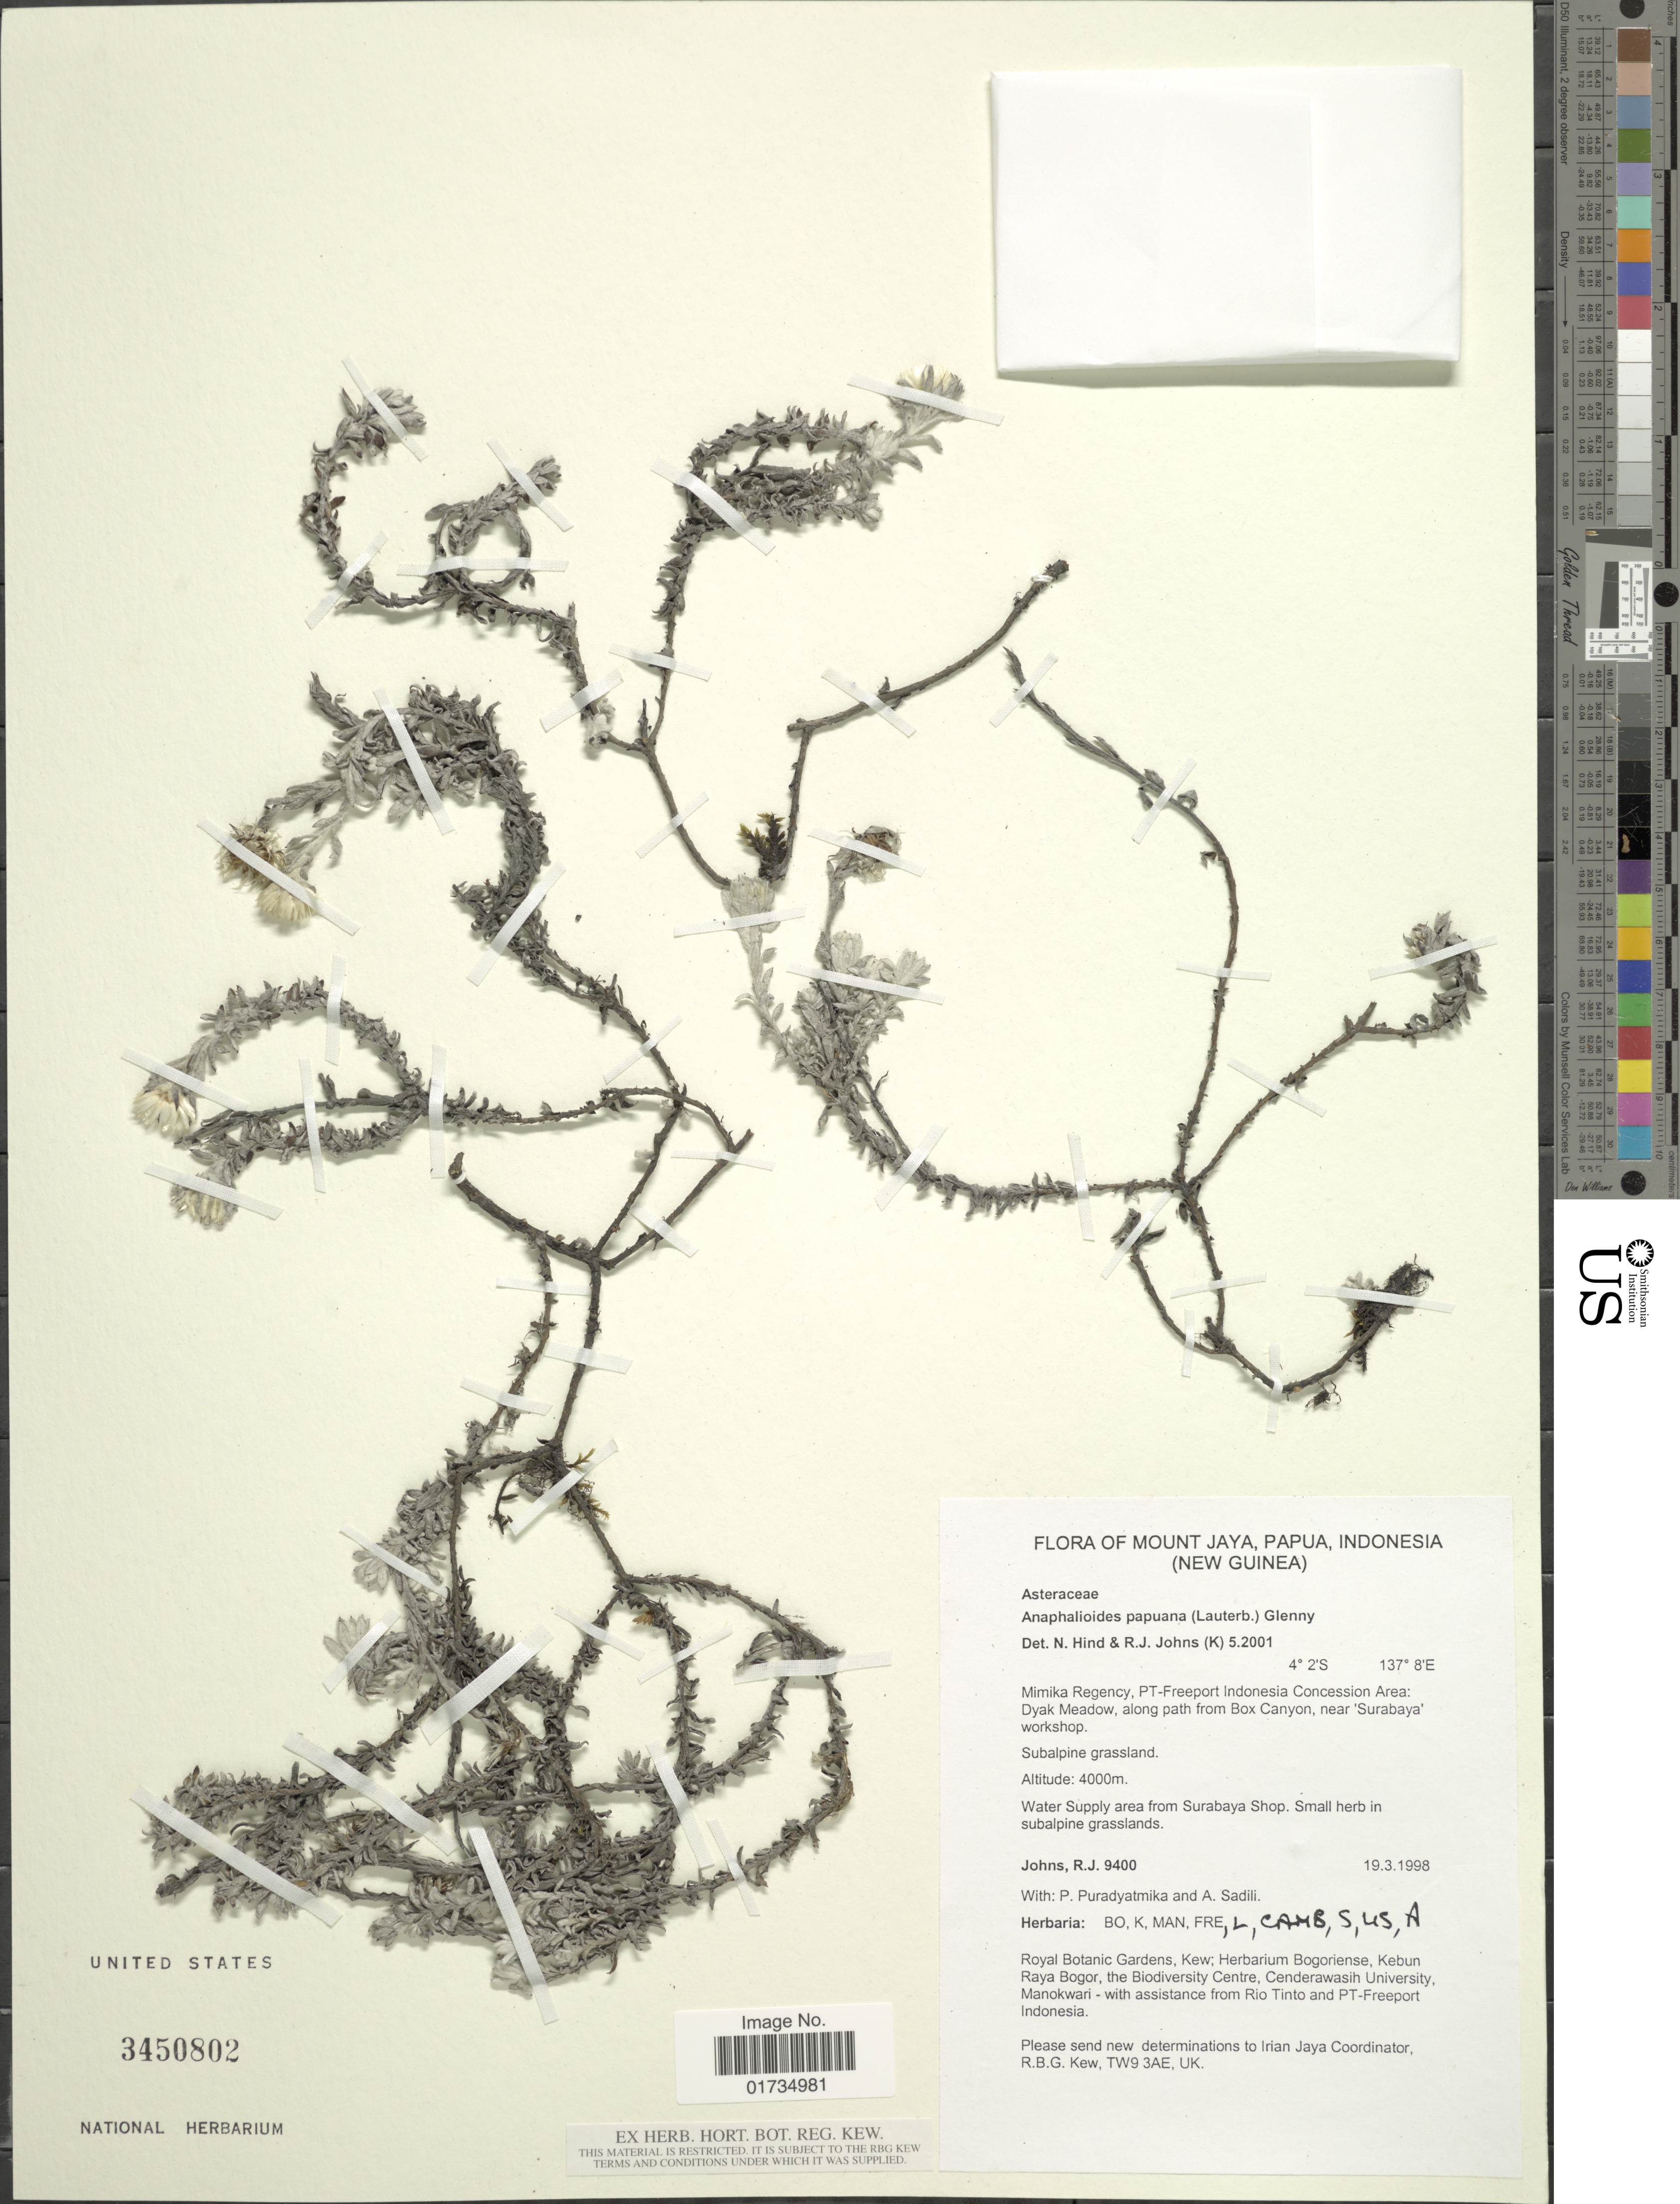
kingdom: Plantae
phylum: Tracheophyta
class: Magnoliopsida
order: Asterales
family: Asteraceae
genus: Anaphalis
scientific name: Anaphalis mariae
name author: F. Muell.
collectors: R. Johns, P. Puradyatmika & A. Sadili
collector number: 9400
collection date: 1998-03-19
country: Indonesia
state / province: Papua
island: New Guinea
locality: Mount Jaya, Papua, Indonesia (New Guinea). Mimika Regency, PT- Freeport Indonesia Concession Area: Dyak Meadow, along path from Box Canyon, near 'Surabaya' workshop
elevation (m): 4000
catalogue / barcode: US 3450802